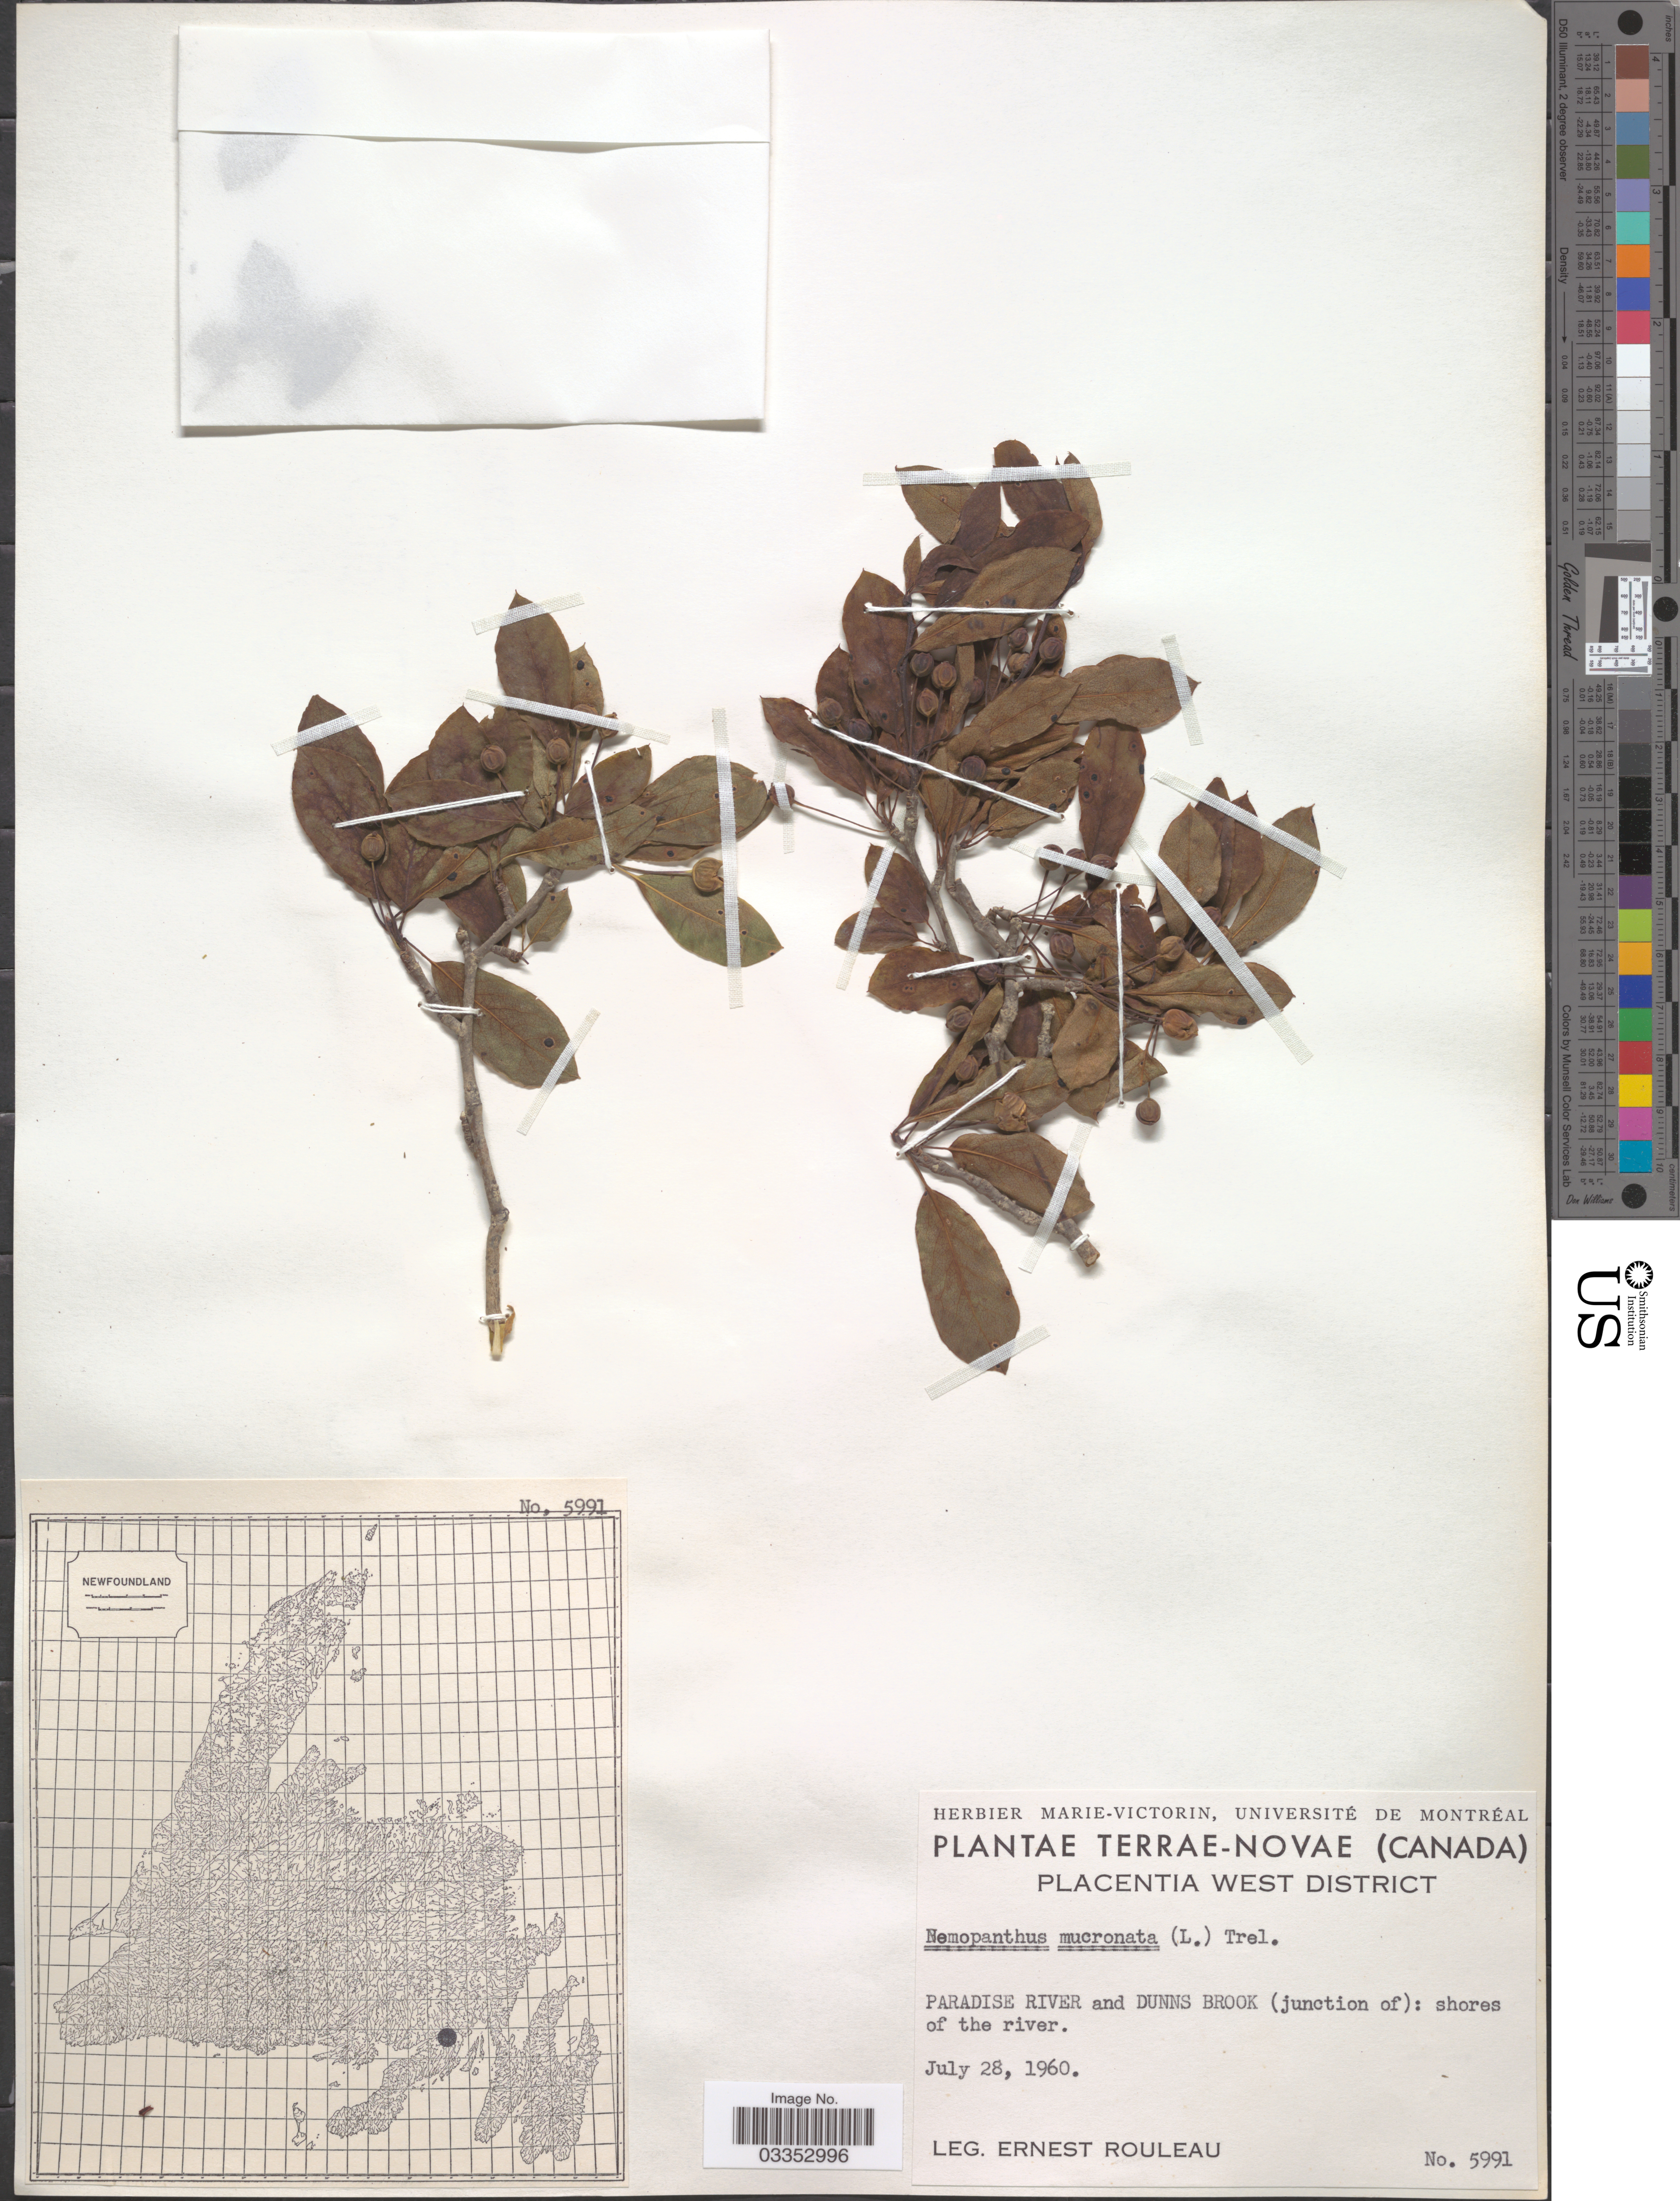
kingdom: Plantae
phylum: Tracheophyta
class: Magnoliopsida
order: Aquifoliales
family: Aquifoliaceae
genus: Nemopanthus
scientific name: Nemopanthus mucronatus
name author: (L.) Trel.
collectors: E. Rouleau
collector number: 5991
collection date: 1960-07-28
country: Canada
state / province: Newfoundland and Labrador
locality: Terrae-Novae. Placentia West District. Paradise River and Dunns Brook (junction of): shores of the river.